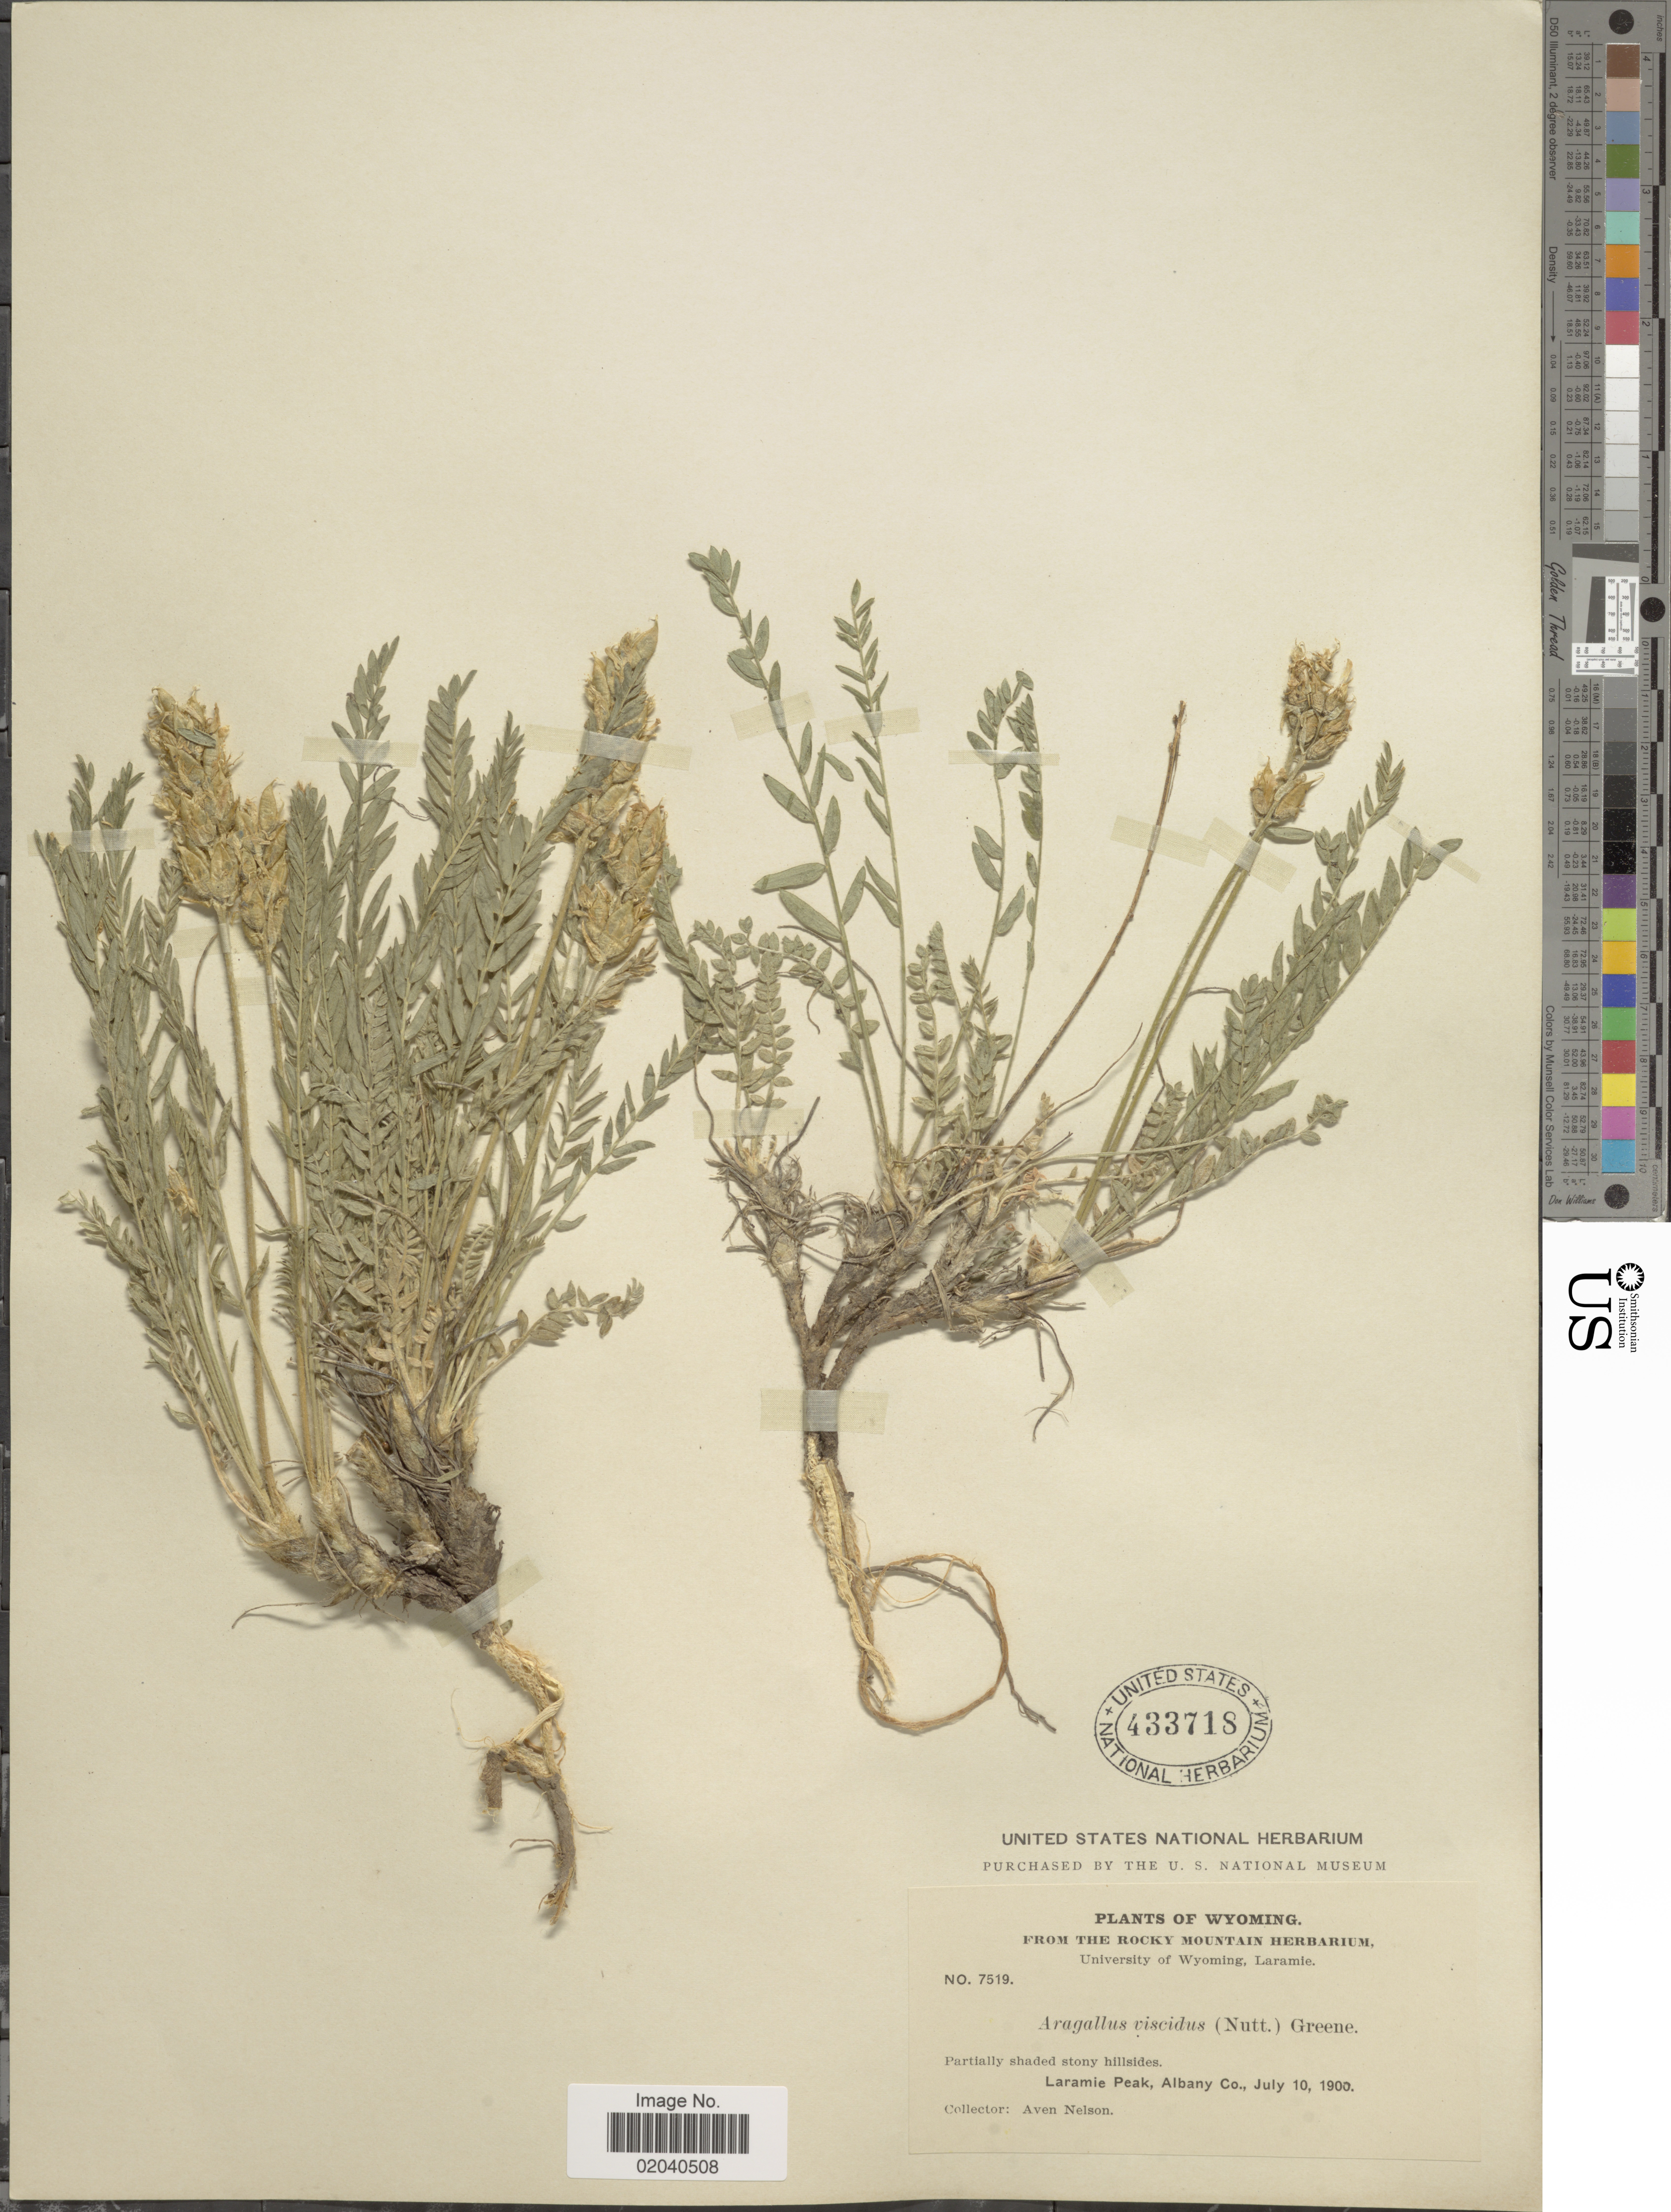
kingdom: Plantae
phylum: Tracheophyta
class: Magnoliopsida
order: Fabales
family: Fabaceae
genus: Oxytropis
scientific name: Oxytropis viscida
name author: Nutt.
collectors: A. Nelson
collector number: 7519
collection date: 1900-07-10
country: United States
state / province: Wyoming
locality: Laramie Peak, Albany Co.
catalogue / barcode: US 433718